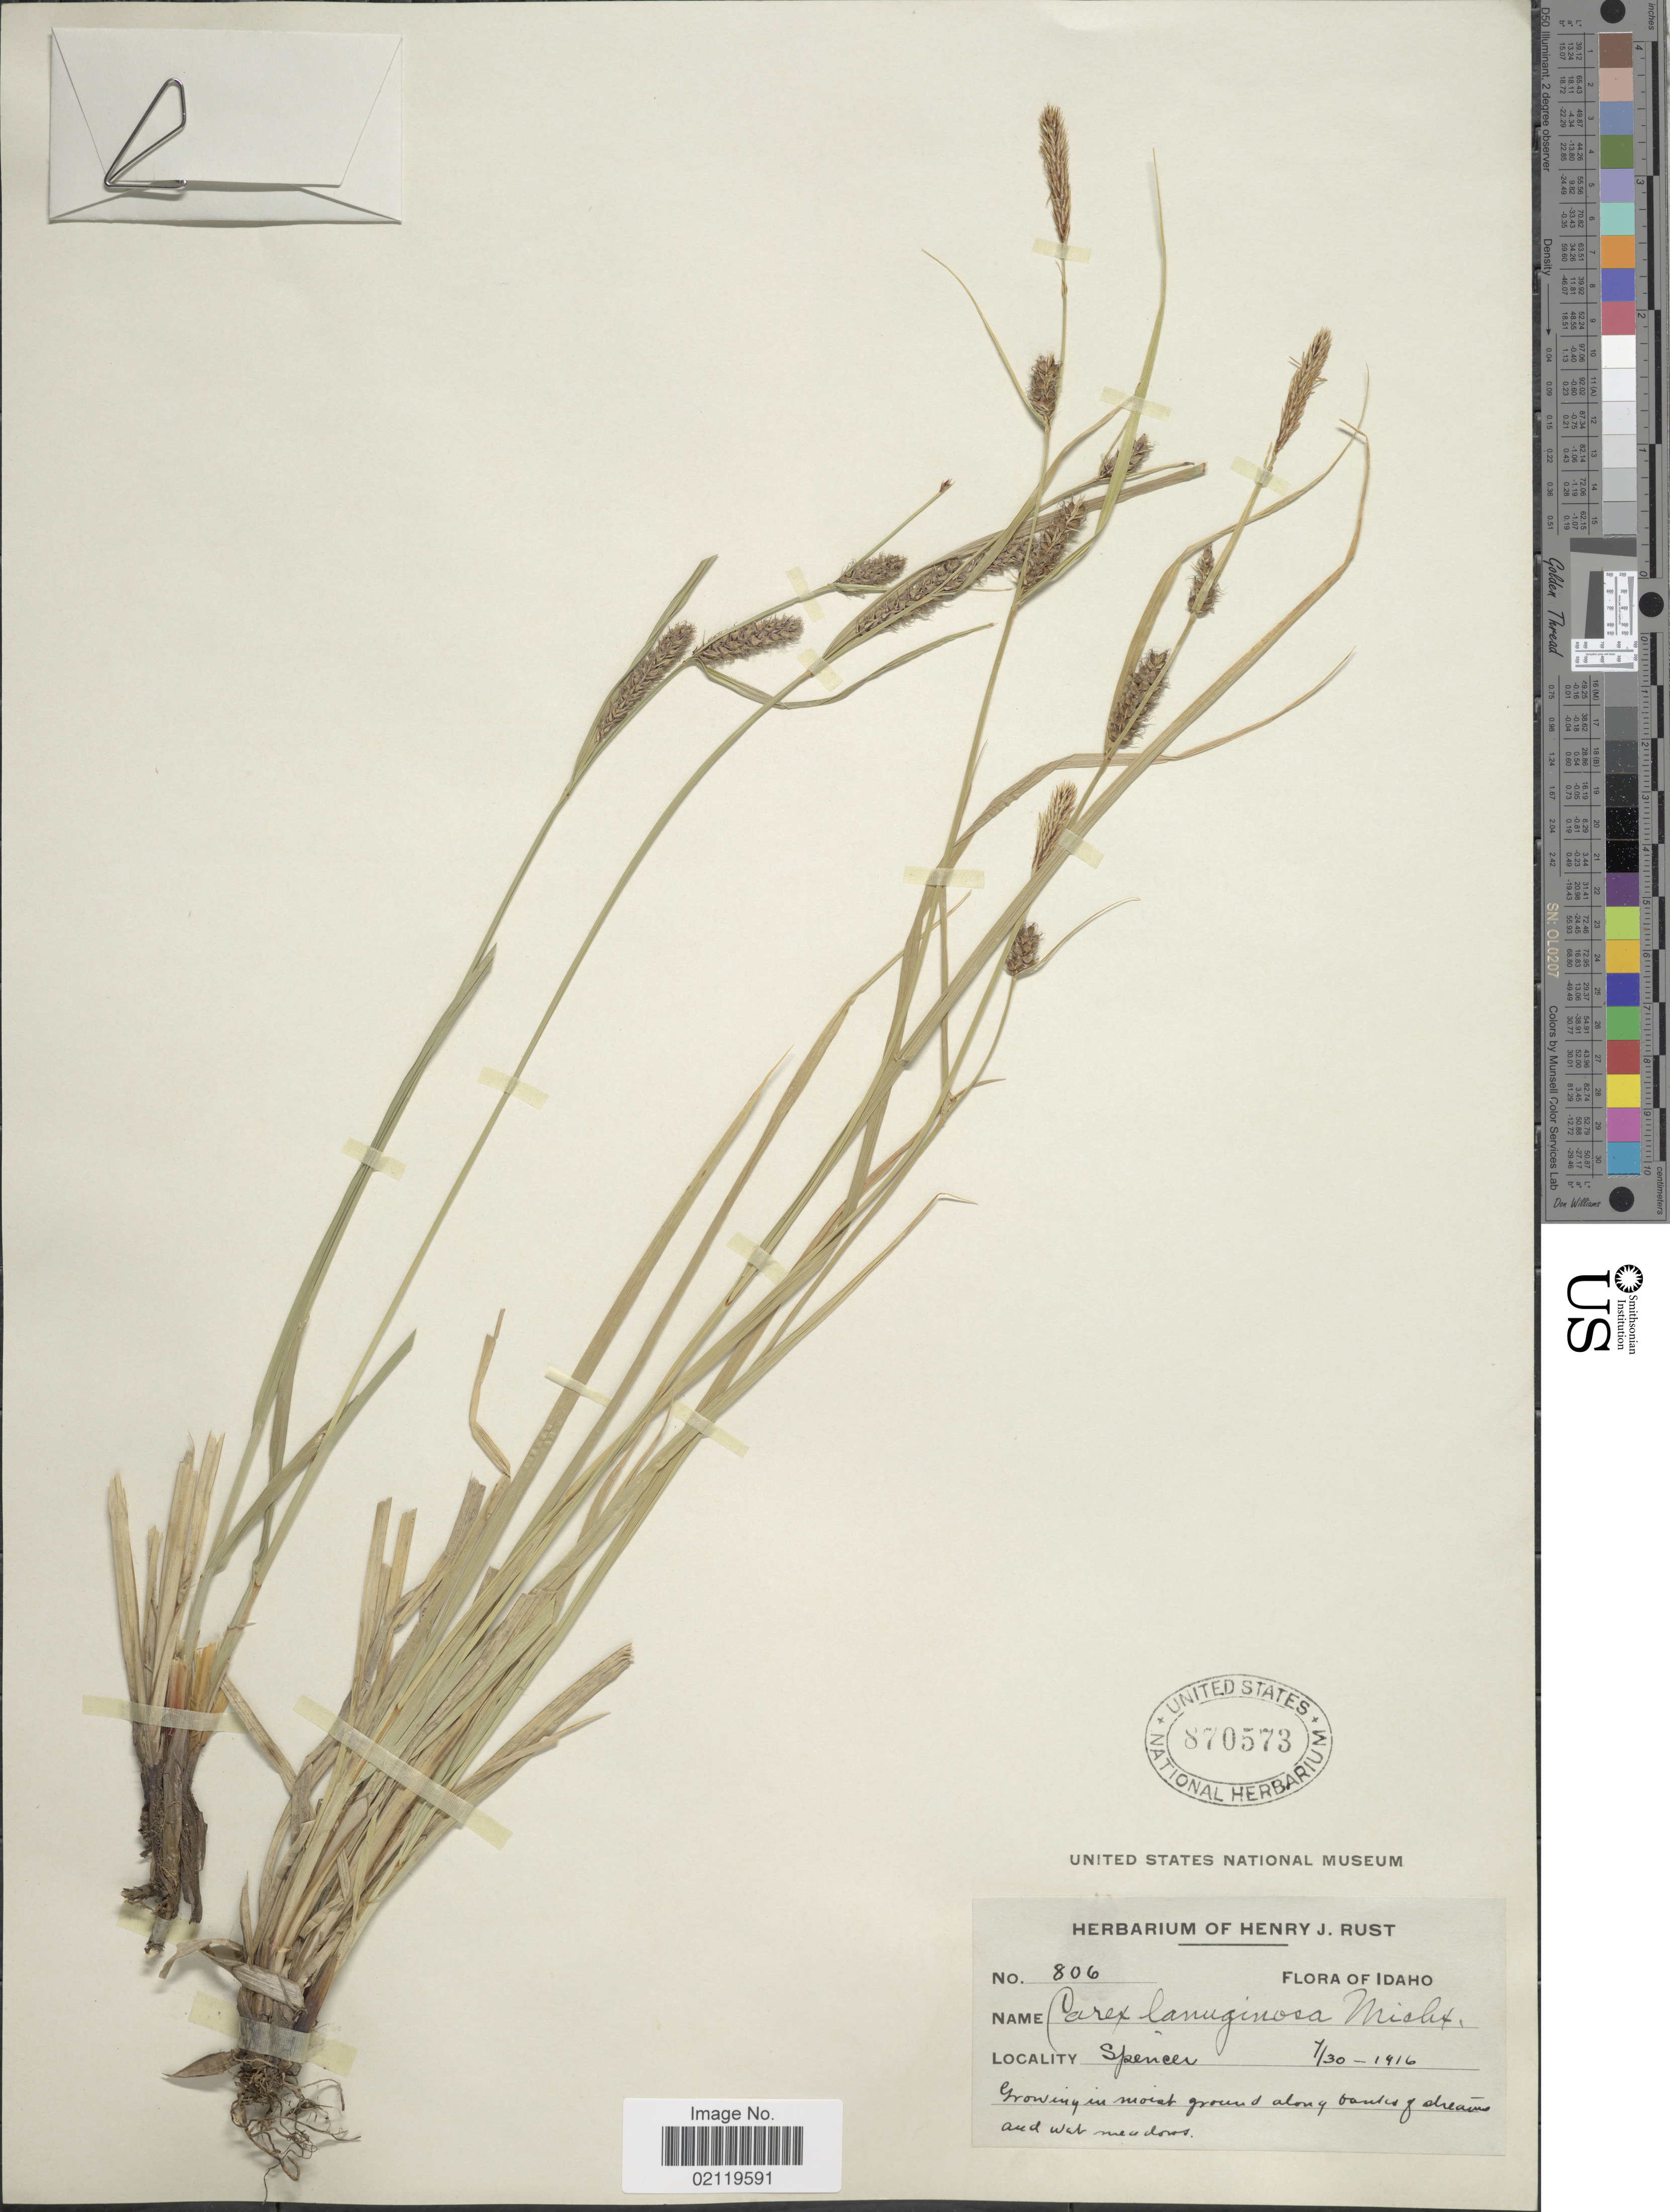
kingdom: Plantae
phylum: Tracheophyta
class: Liliopsida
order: Poales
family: Cyperaceae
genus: Carex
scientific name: Carex pellita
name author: Muhl. ex Willd.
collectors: ex herb. Henry J. Rust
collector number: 806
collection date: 1916-07-30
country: United States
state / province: Idaho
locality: Spencer. Growing in moist ground along banks of streams and wet meadows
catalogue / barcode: US 870573